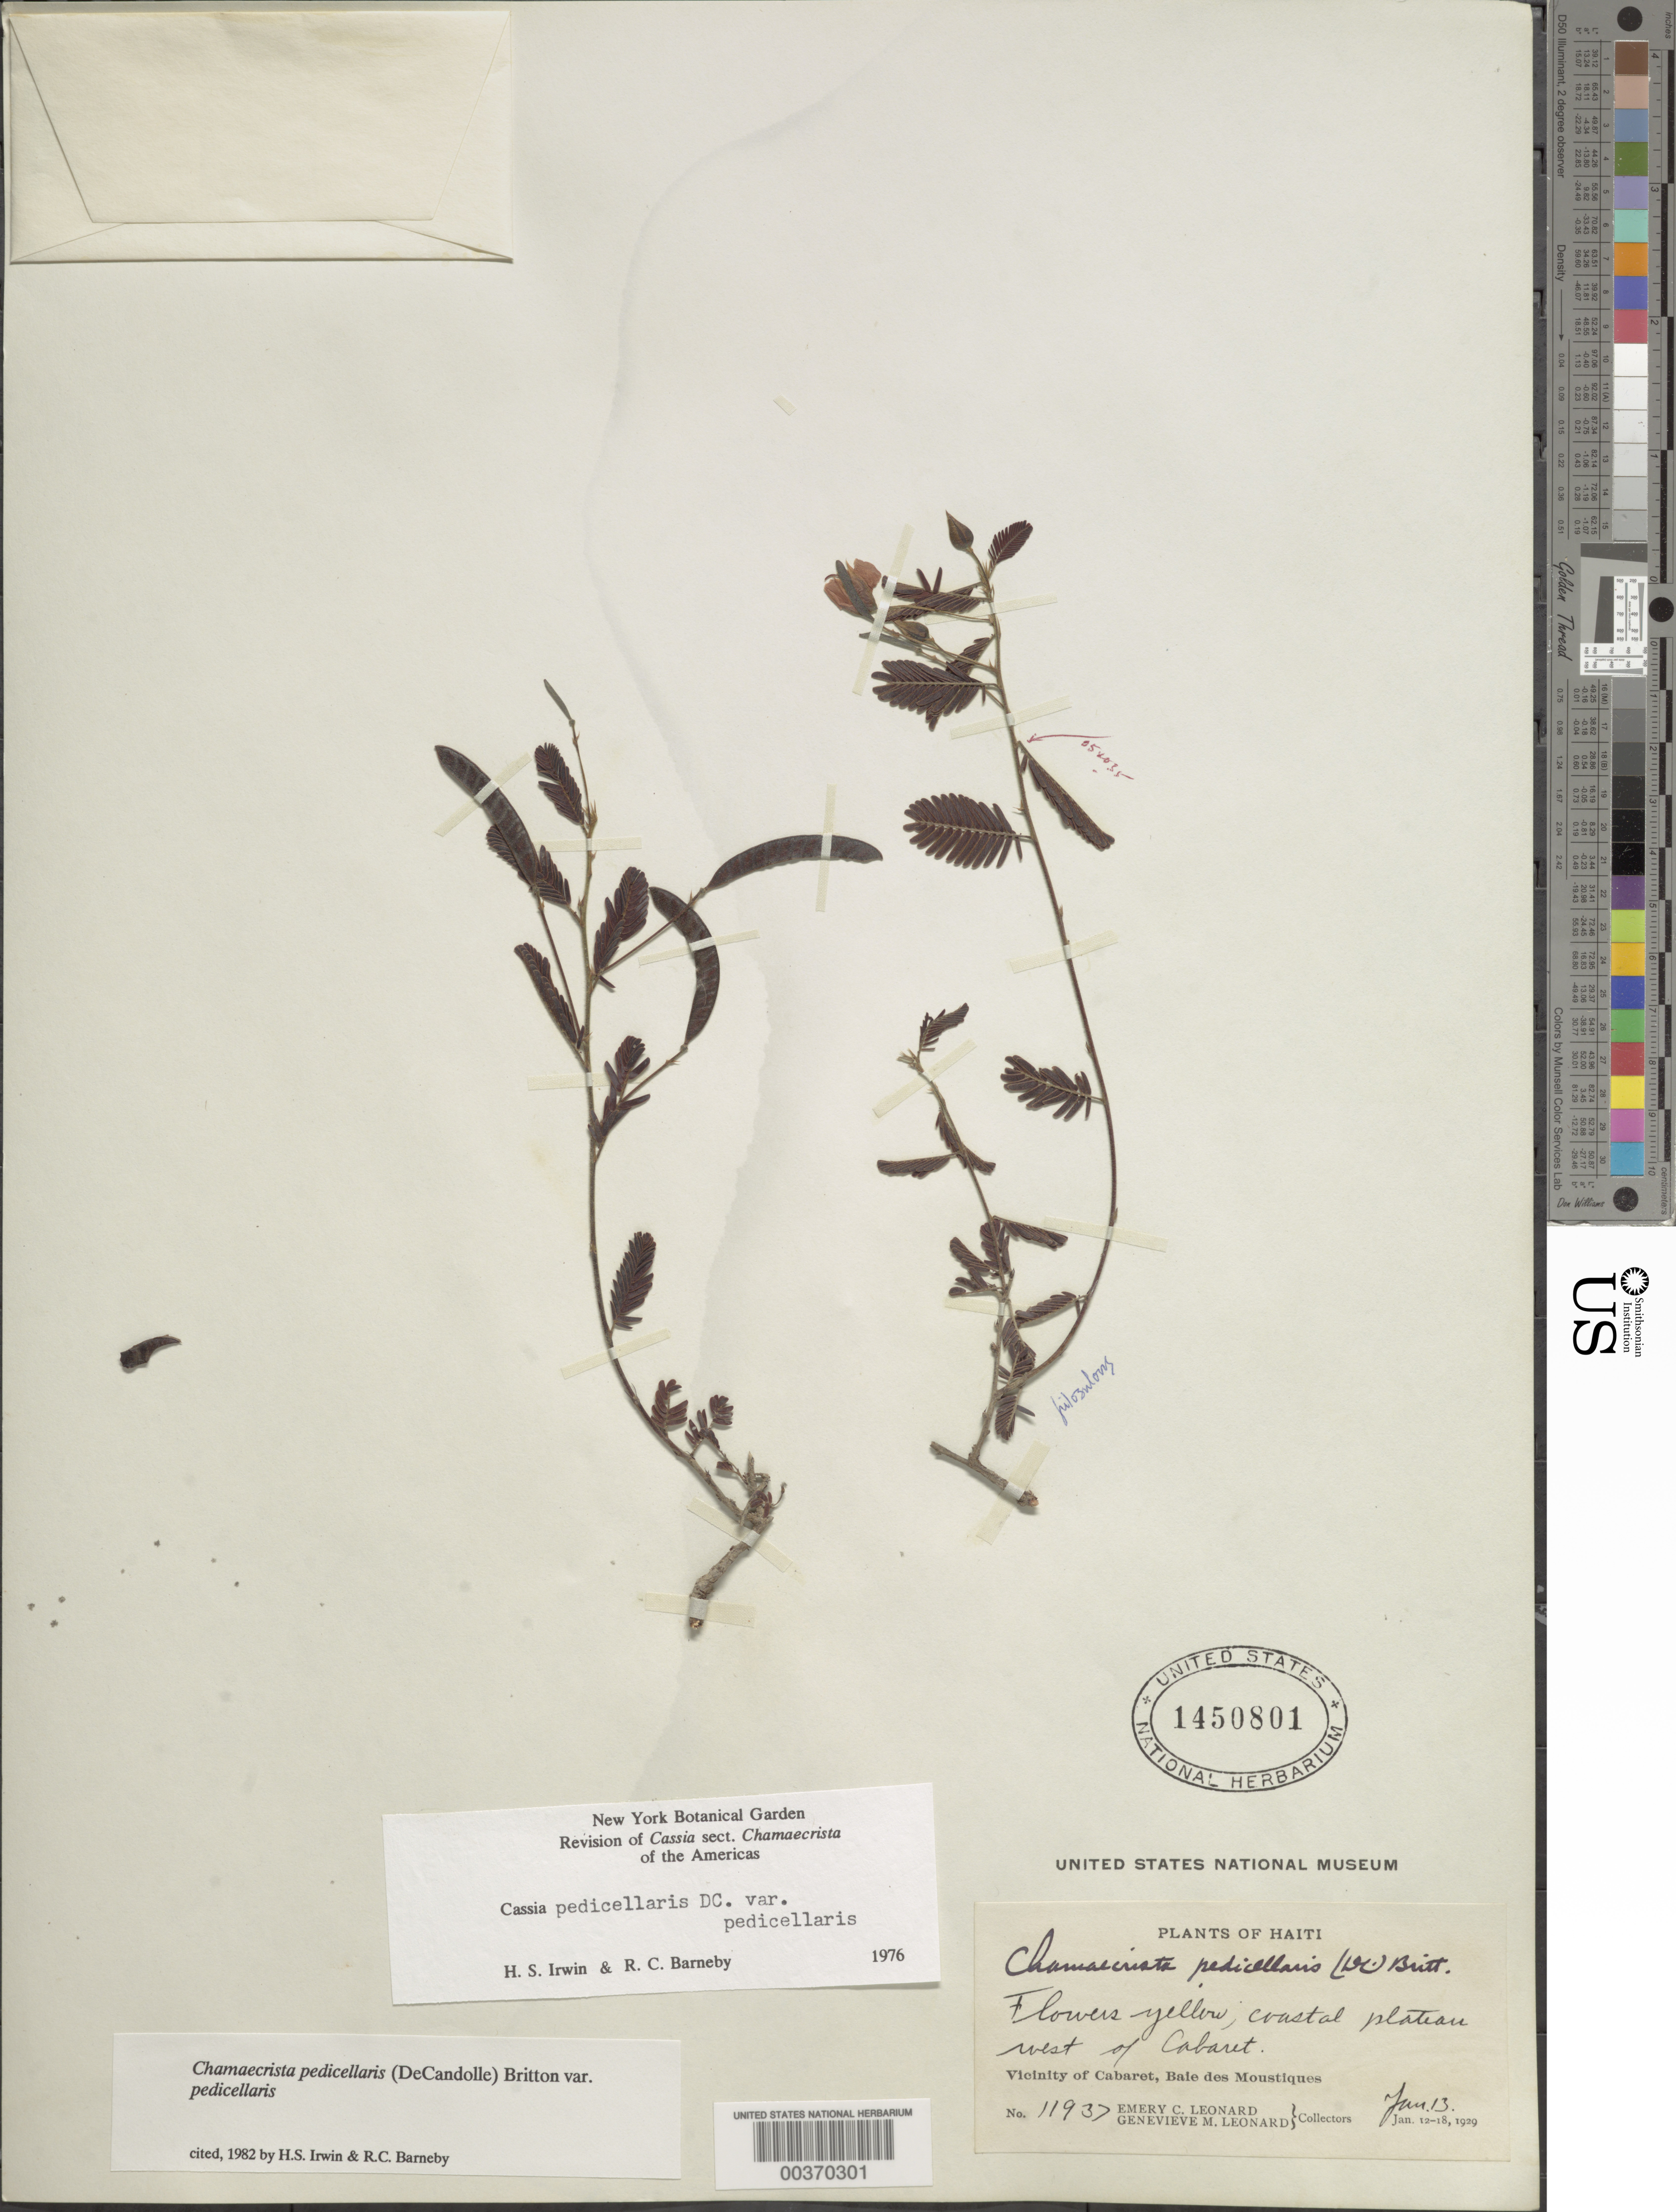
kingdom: Plantae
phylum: Tracheophyta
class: Magnoliopsida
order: Fabales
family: Fabaceae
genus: Chamaecrista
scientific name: Chamaecrista pedicellaris var. pedicellaris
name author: Britton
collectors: E. C. Leonard & G. M. Leonard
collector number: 11937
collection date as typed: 13 Jan 1929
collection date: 1929-01-13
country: Haiti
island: Hispaniola Island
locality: W of cabaret; vicinity of baie des moustiques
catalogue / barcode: US 1450801